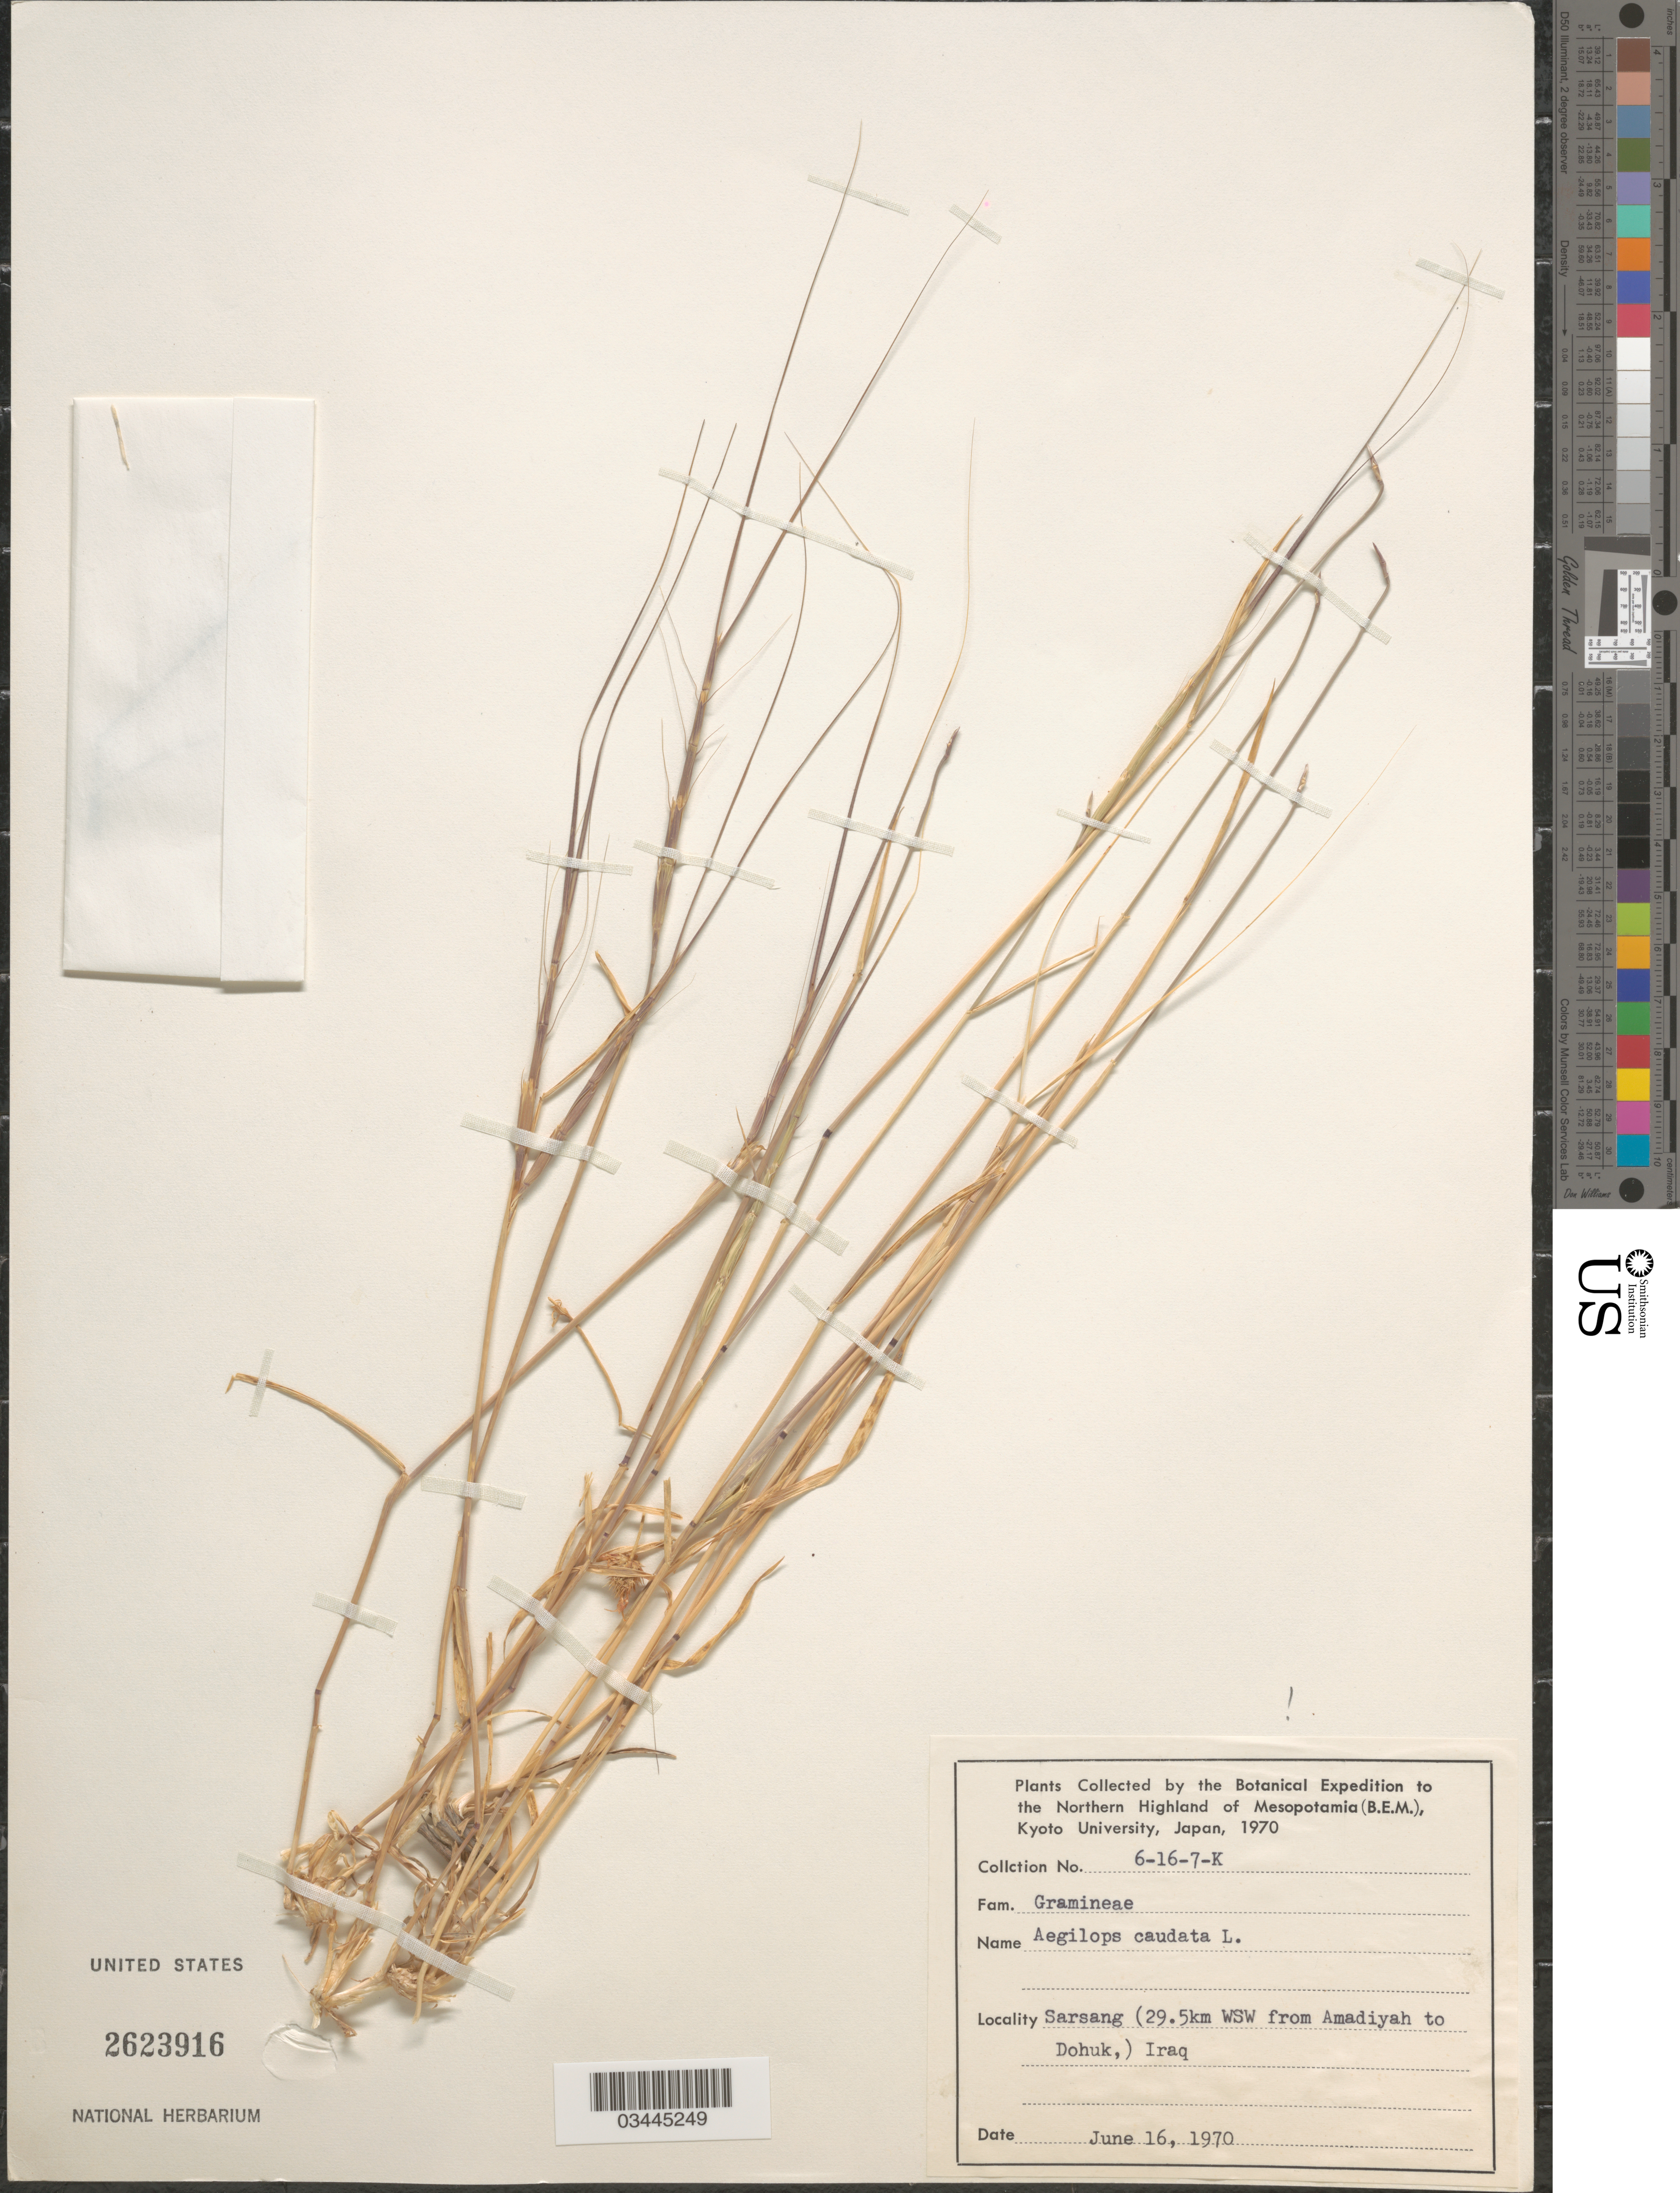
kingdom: Plantae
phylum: Tracheophyta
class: Liliopsida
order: Poales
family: Poaceae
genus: Aegilops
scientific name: Aegilops caudata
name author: L.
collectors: The Botanical Expedition to the Northern Highland of Mesopotamia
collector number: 6-16-7-K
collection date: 1970-06-16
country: Iraq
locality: The Northern Highland of Mesopotamia (B.E.M.). Sarsang (29.5km WSW from Amadiyah to Dohuk).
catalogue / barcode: US 2623916